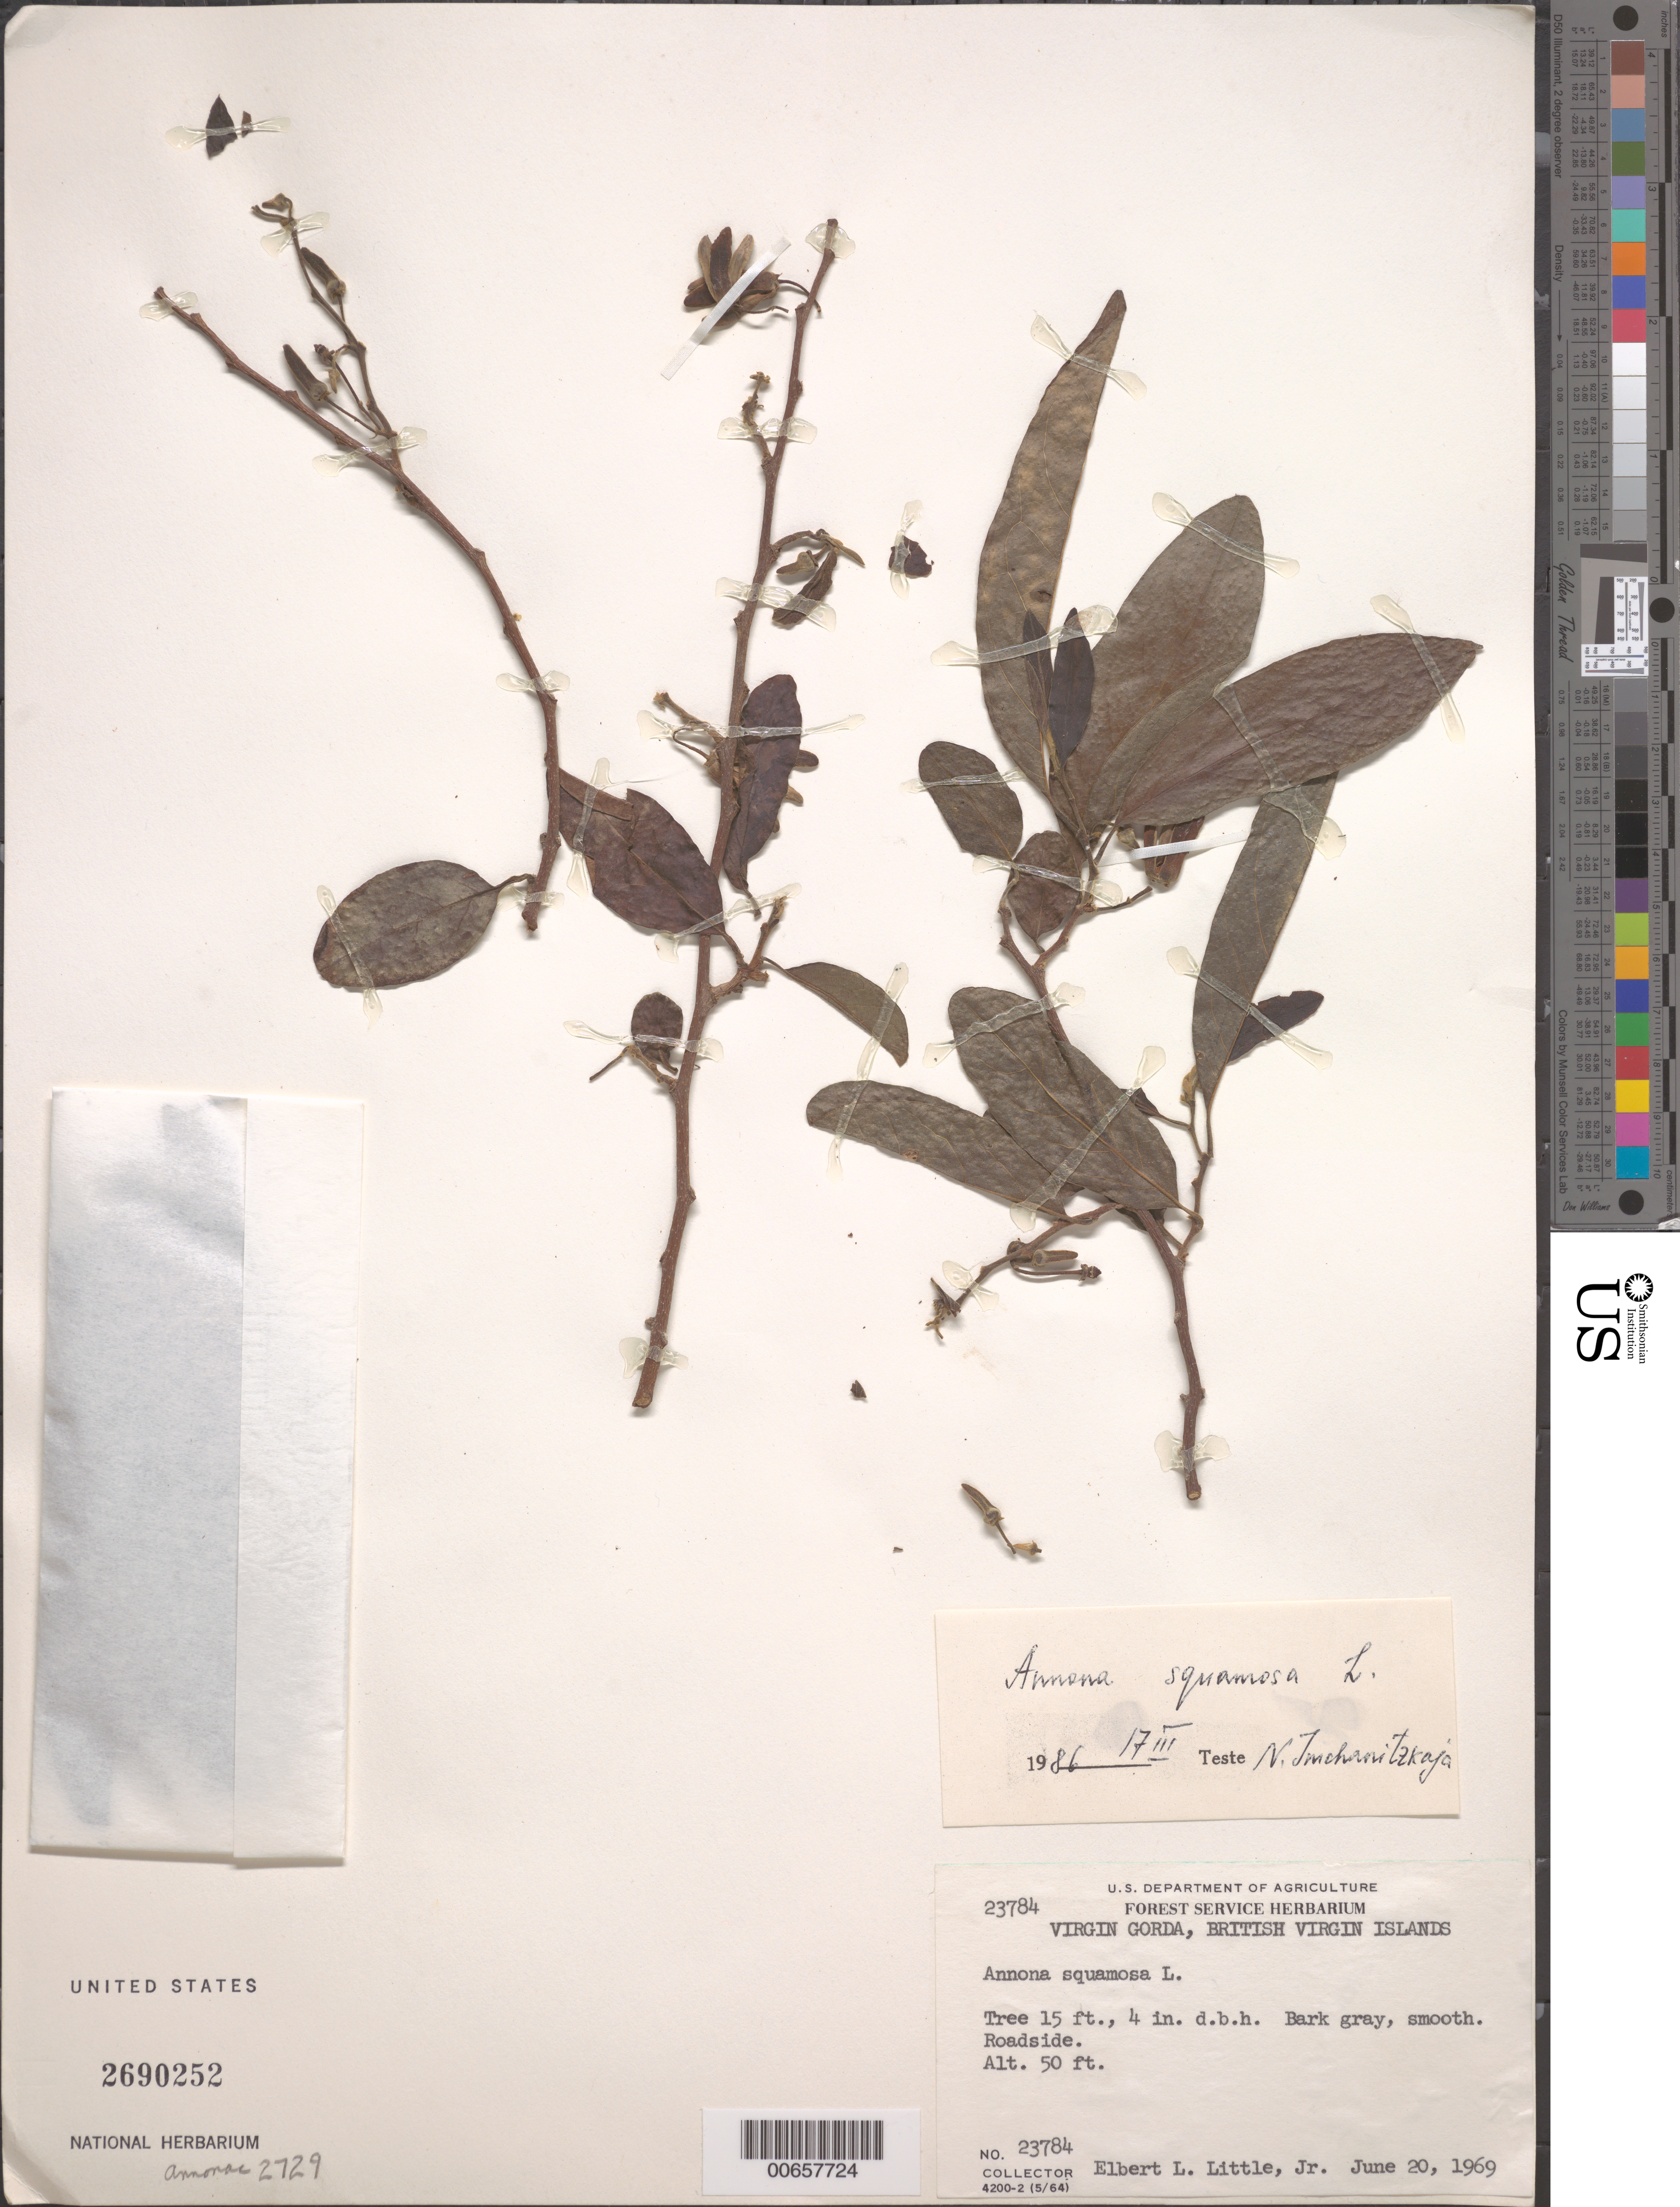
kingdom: Plantae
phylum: Tracheophyta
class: Magnoliopsida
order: Magnoliales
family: Annonaceae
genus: Annona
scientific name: Annona squamosa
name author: L.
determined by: McChanitzkaja, N.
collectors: E. L. Little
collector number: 23784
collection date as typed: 20 Jun 1969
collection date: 1969-06-20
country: British Virgin Islands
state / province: Virgin Gorda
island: Virgin Gorda Island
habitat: Roadside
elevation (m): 15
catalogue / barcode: US 2690252